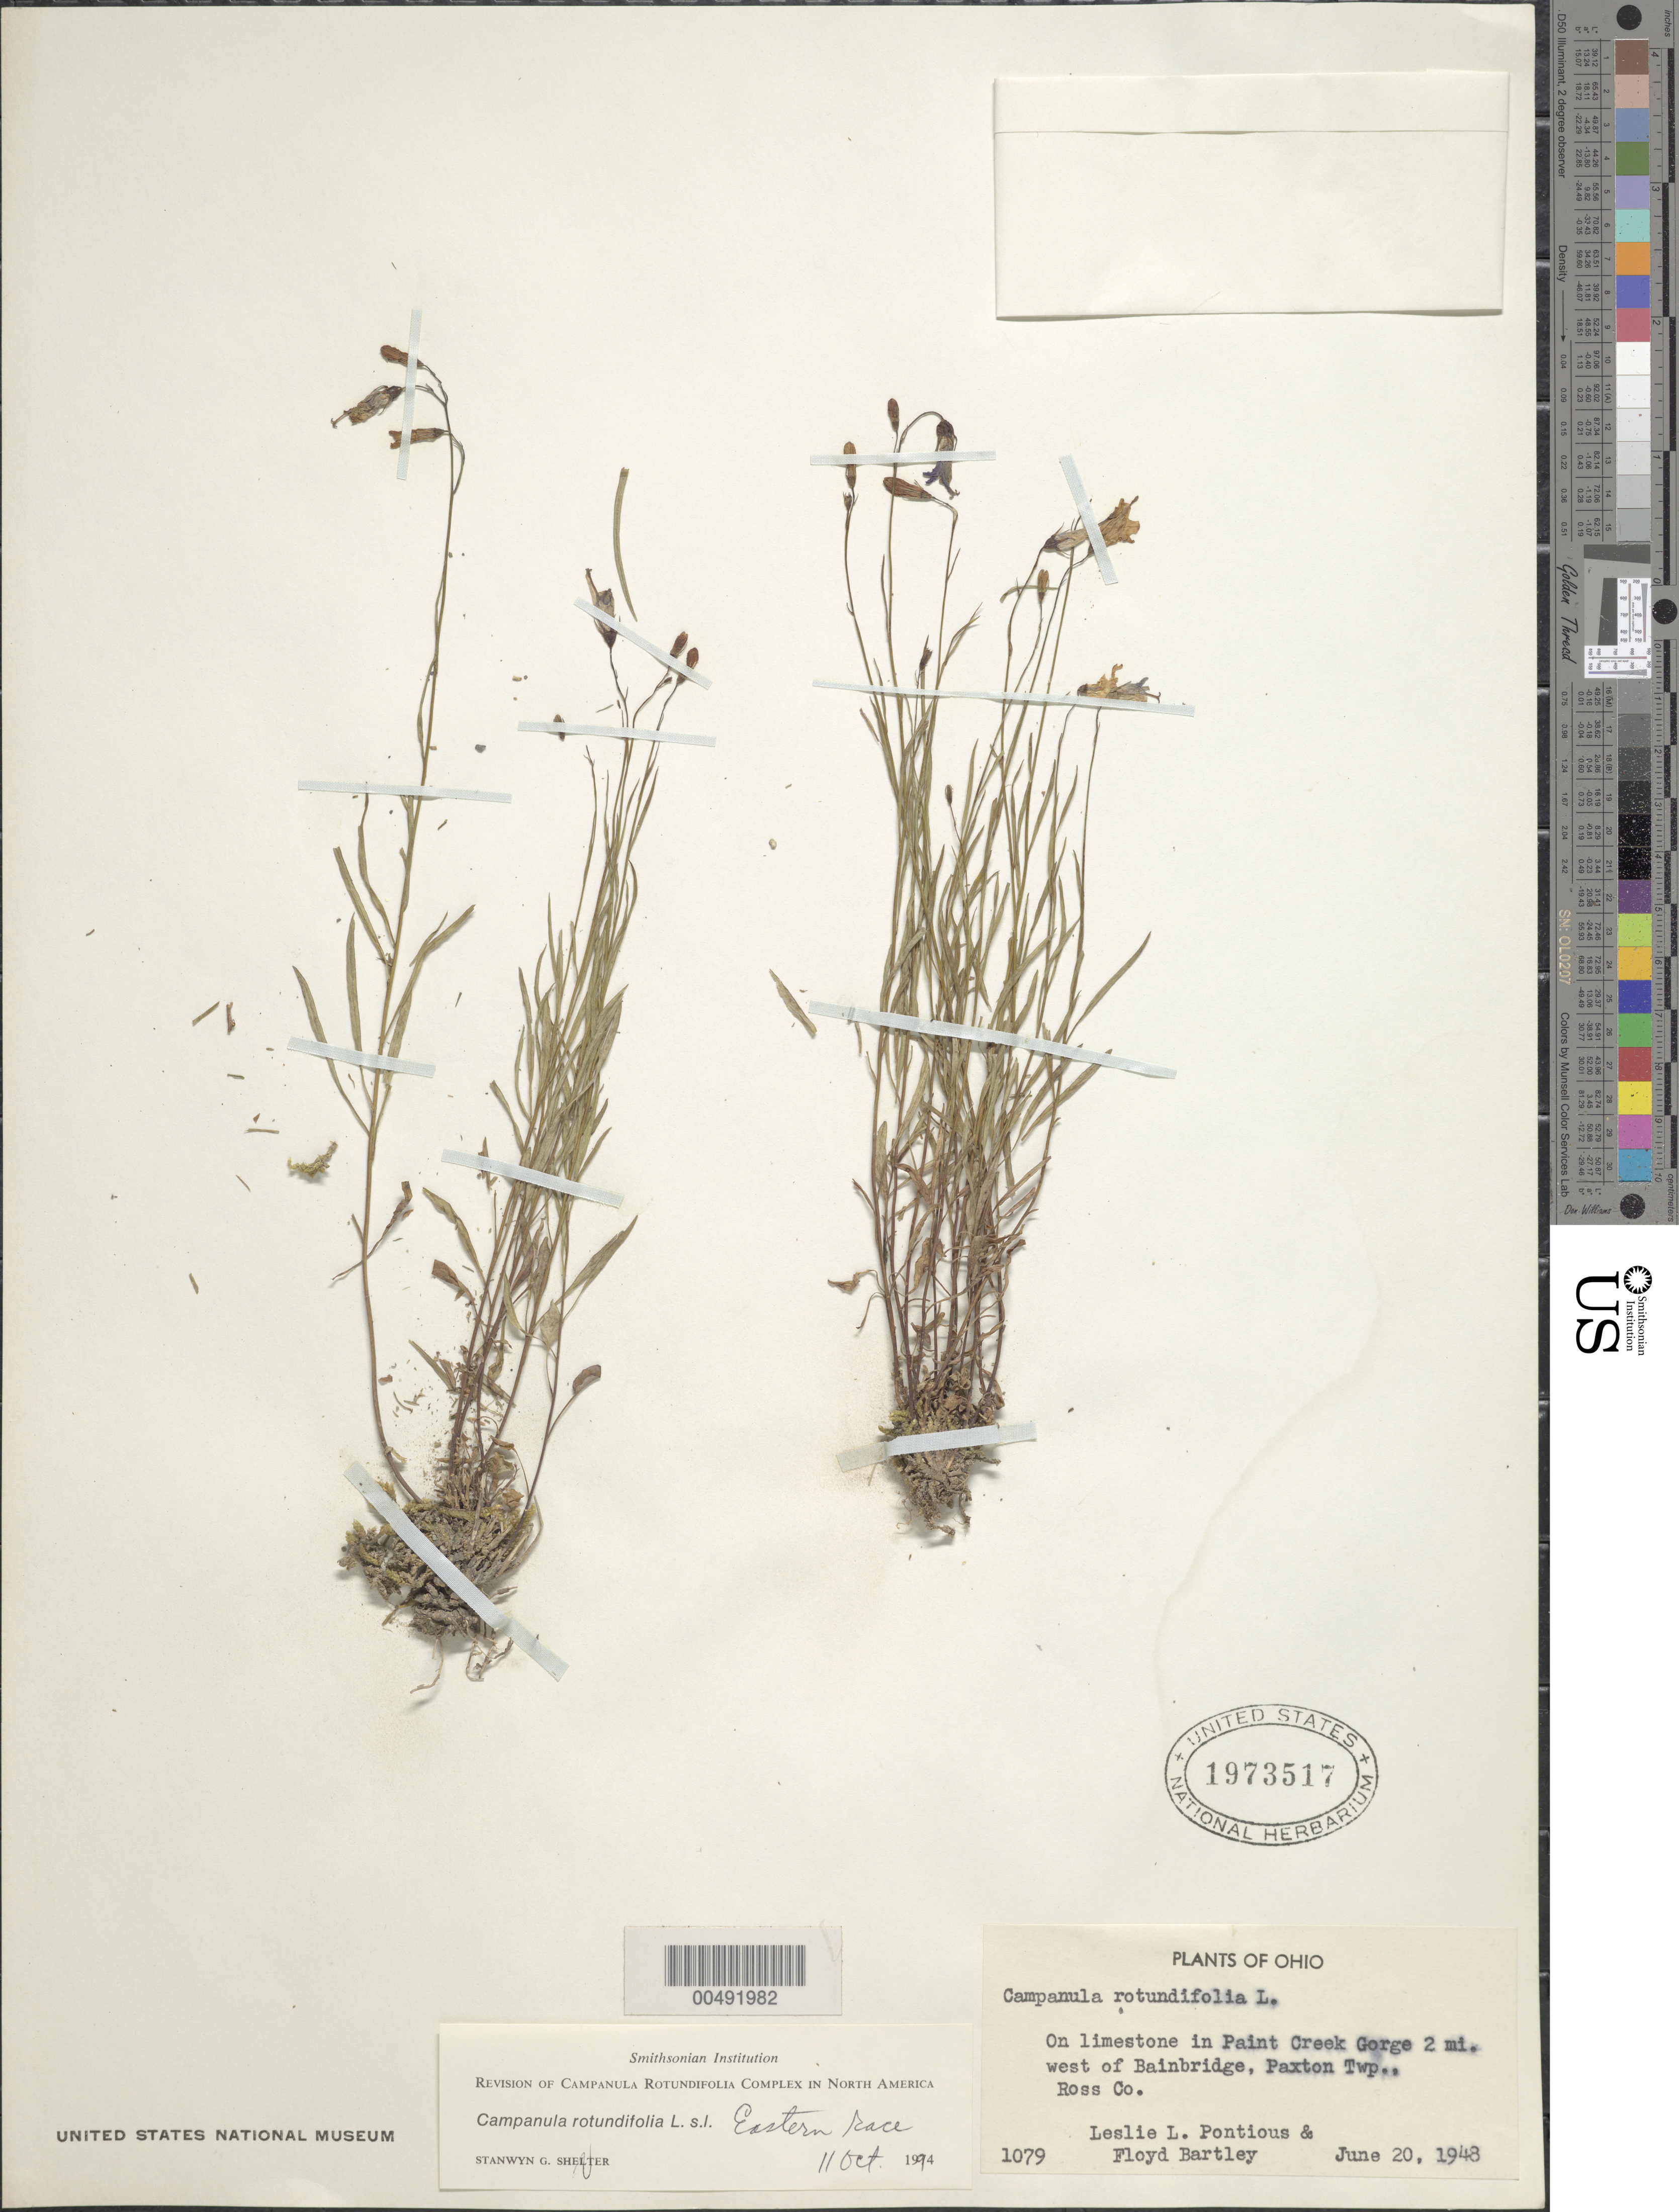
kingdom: Plantae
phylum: Tracheophyta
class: Magnoliopsida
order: Asterales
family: Campanulaceae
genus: Campanula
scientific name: Campanula rotundifolia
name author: L.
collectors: L. Pontius & F. Bartley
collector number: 1079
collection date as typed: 20 Jun 1948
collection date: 1948-06-20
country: United States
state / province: Ohio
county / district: Ross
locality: Paint Creek Gorge, 2 mi. W of Bainbridge, Paxton Twp.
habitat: on limestone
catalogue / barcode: US 1973517